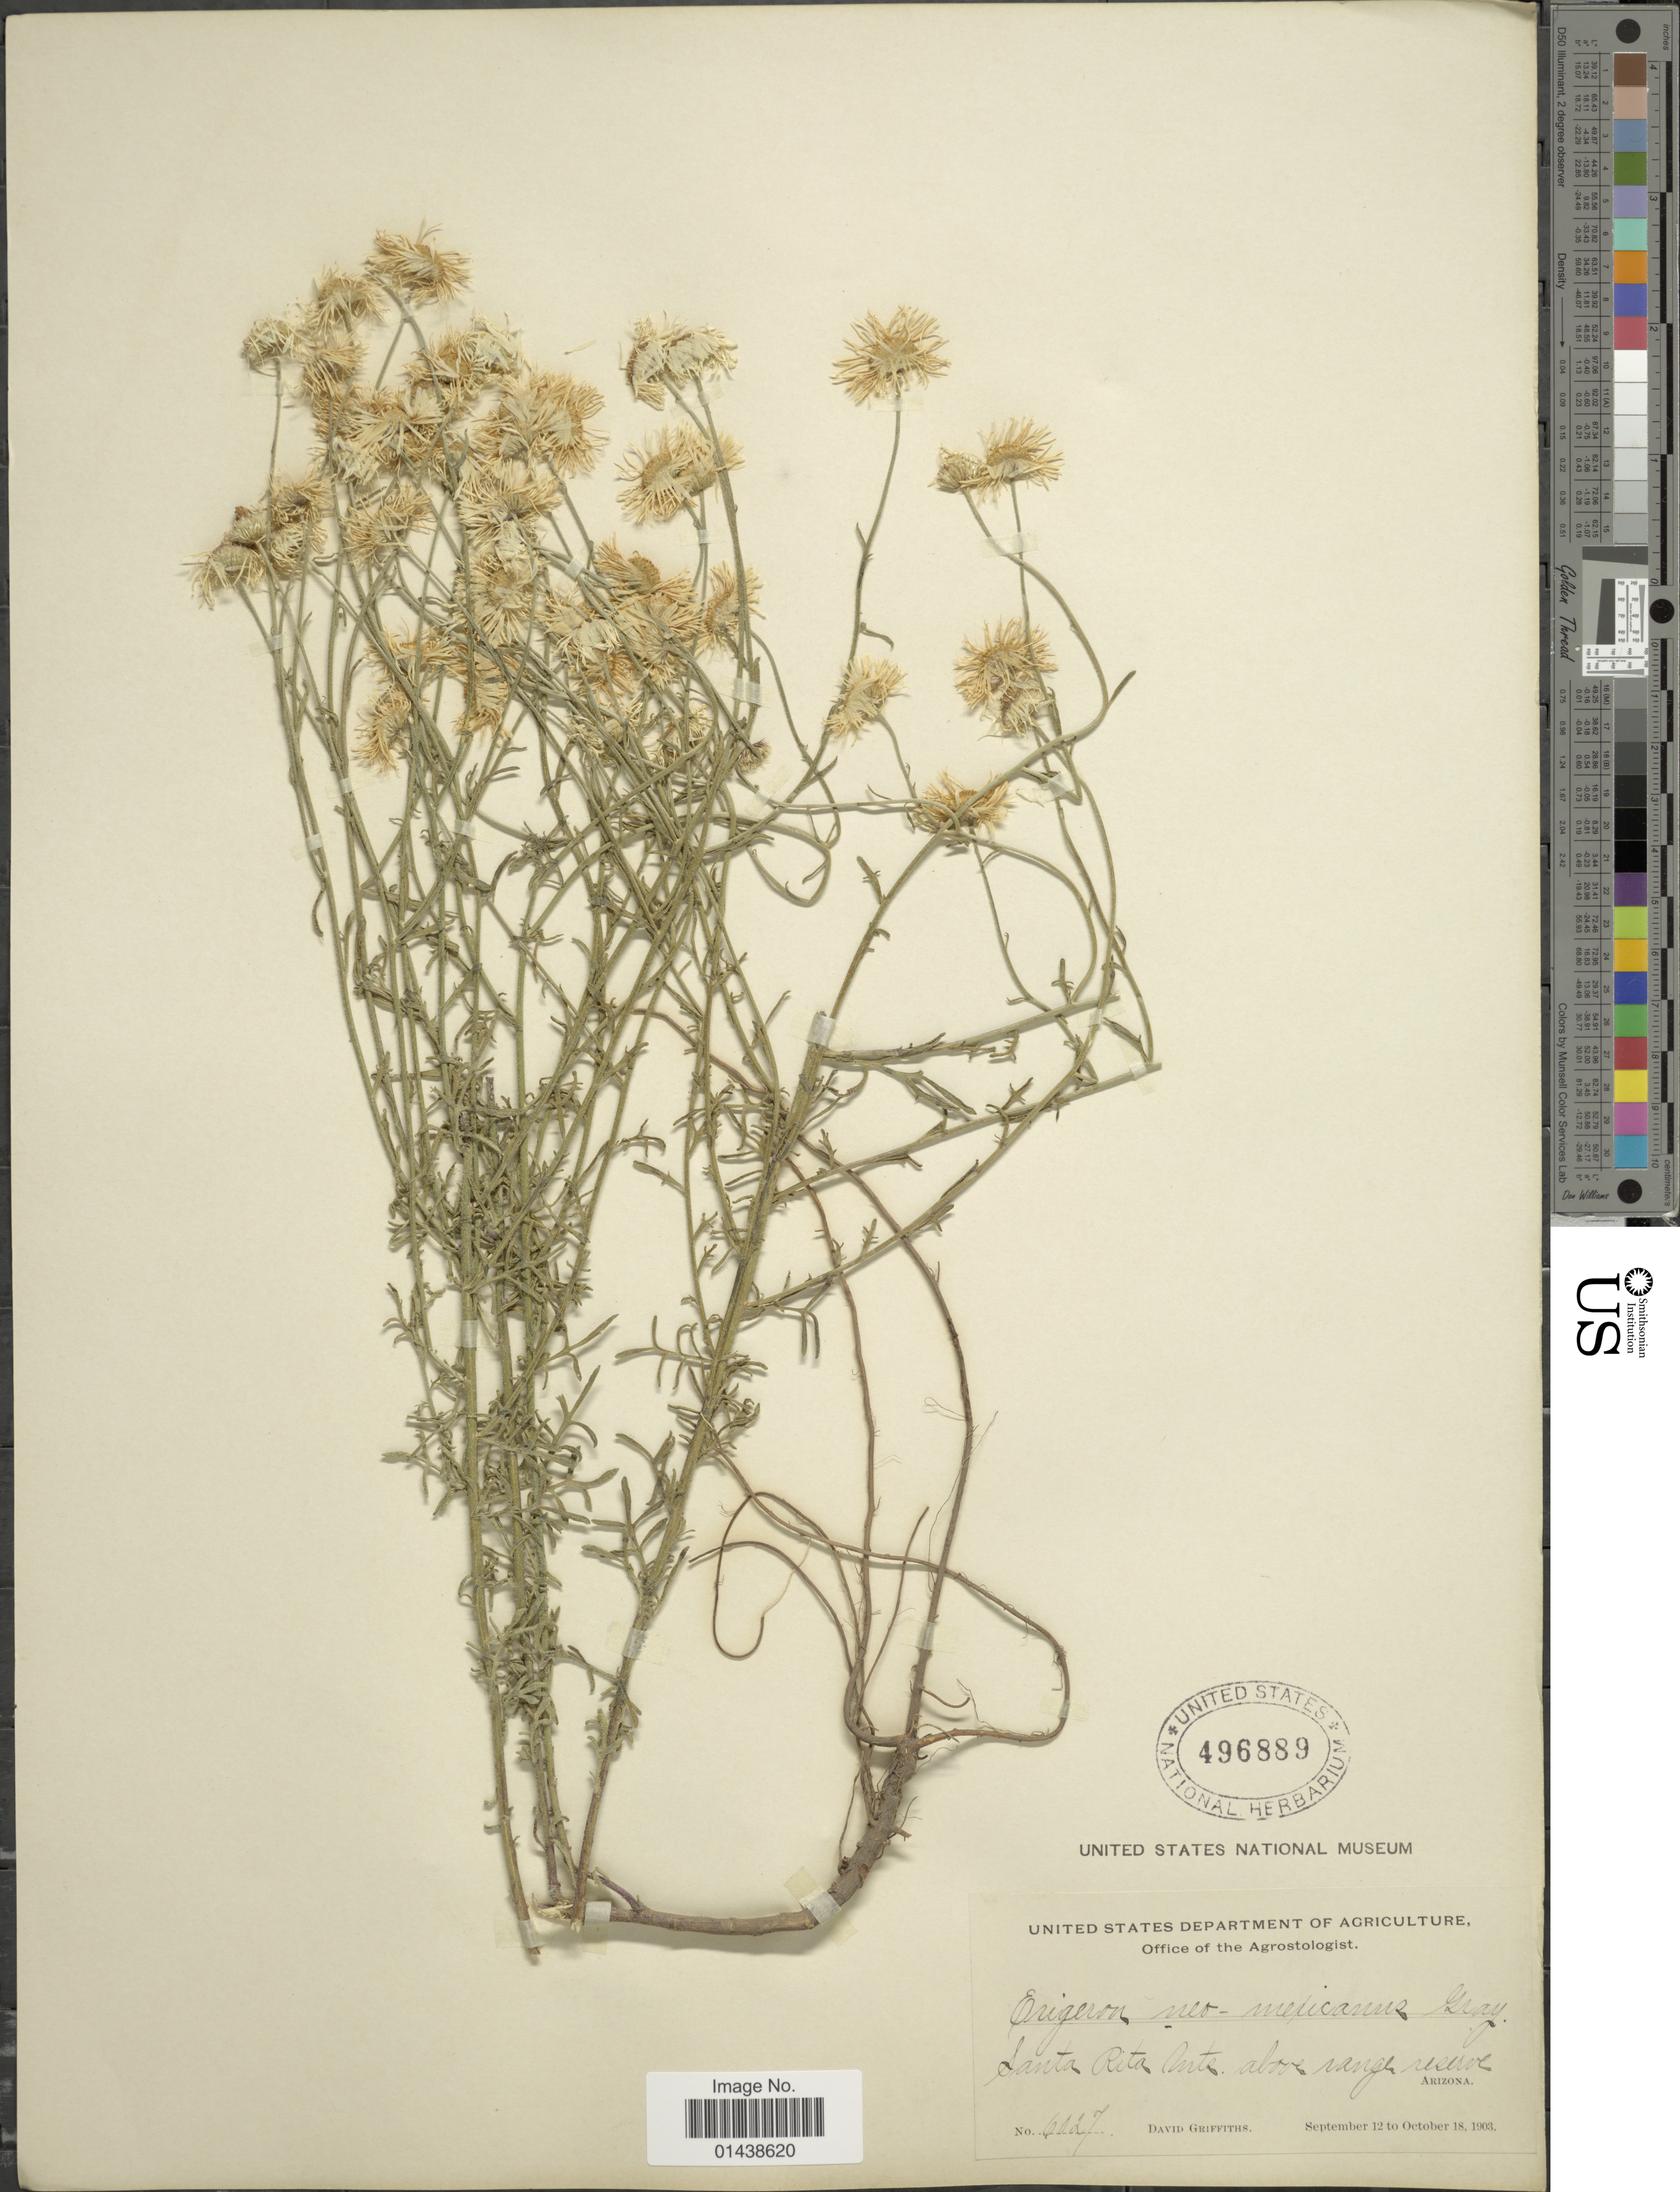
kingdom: Plantae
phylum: Tracheophyta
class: Magnoliopsida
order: Asterales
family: Asteraceae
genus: Erigeron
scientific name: Erigeron neomexicanus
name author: A. Gray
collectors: D. Griffiths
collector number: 6027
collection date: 1903-09-12/1903-10-18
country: United States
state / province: Arizona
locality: Santa Rita Mts. above range reserve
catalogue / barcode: US 496889